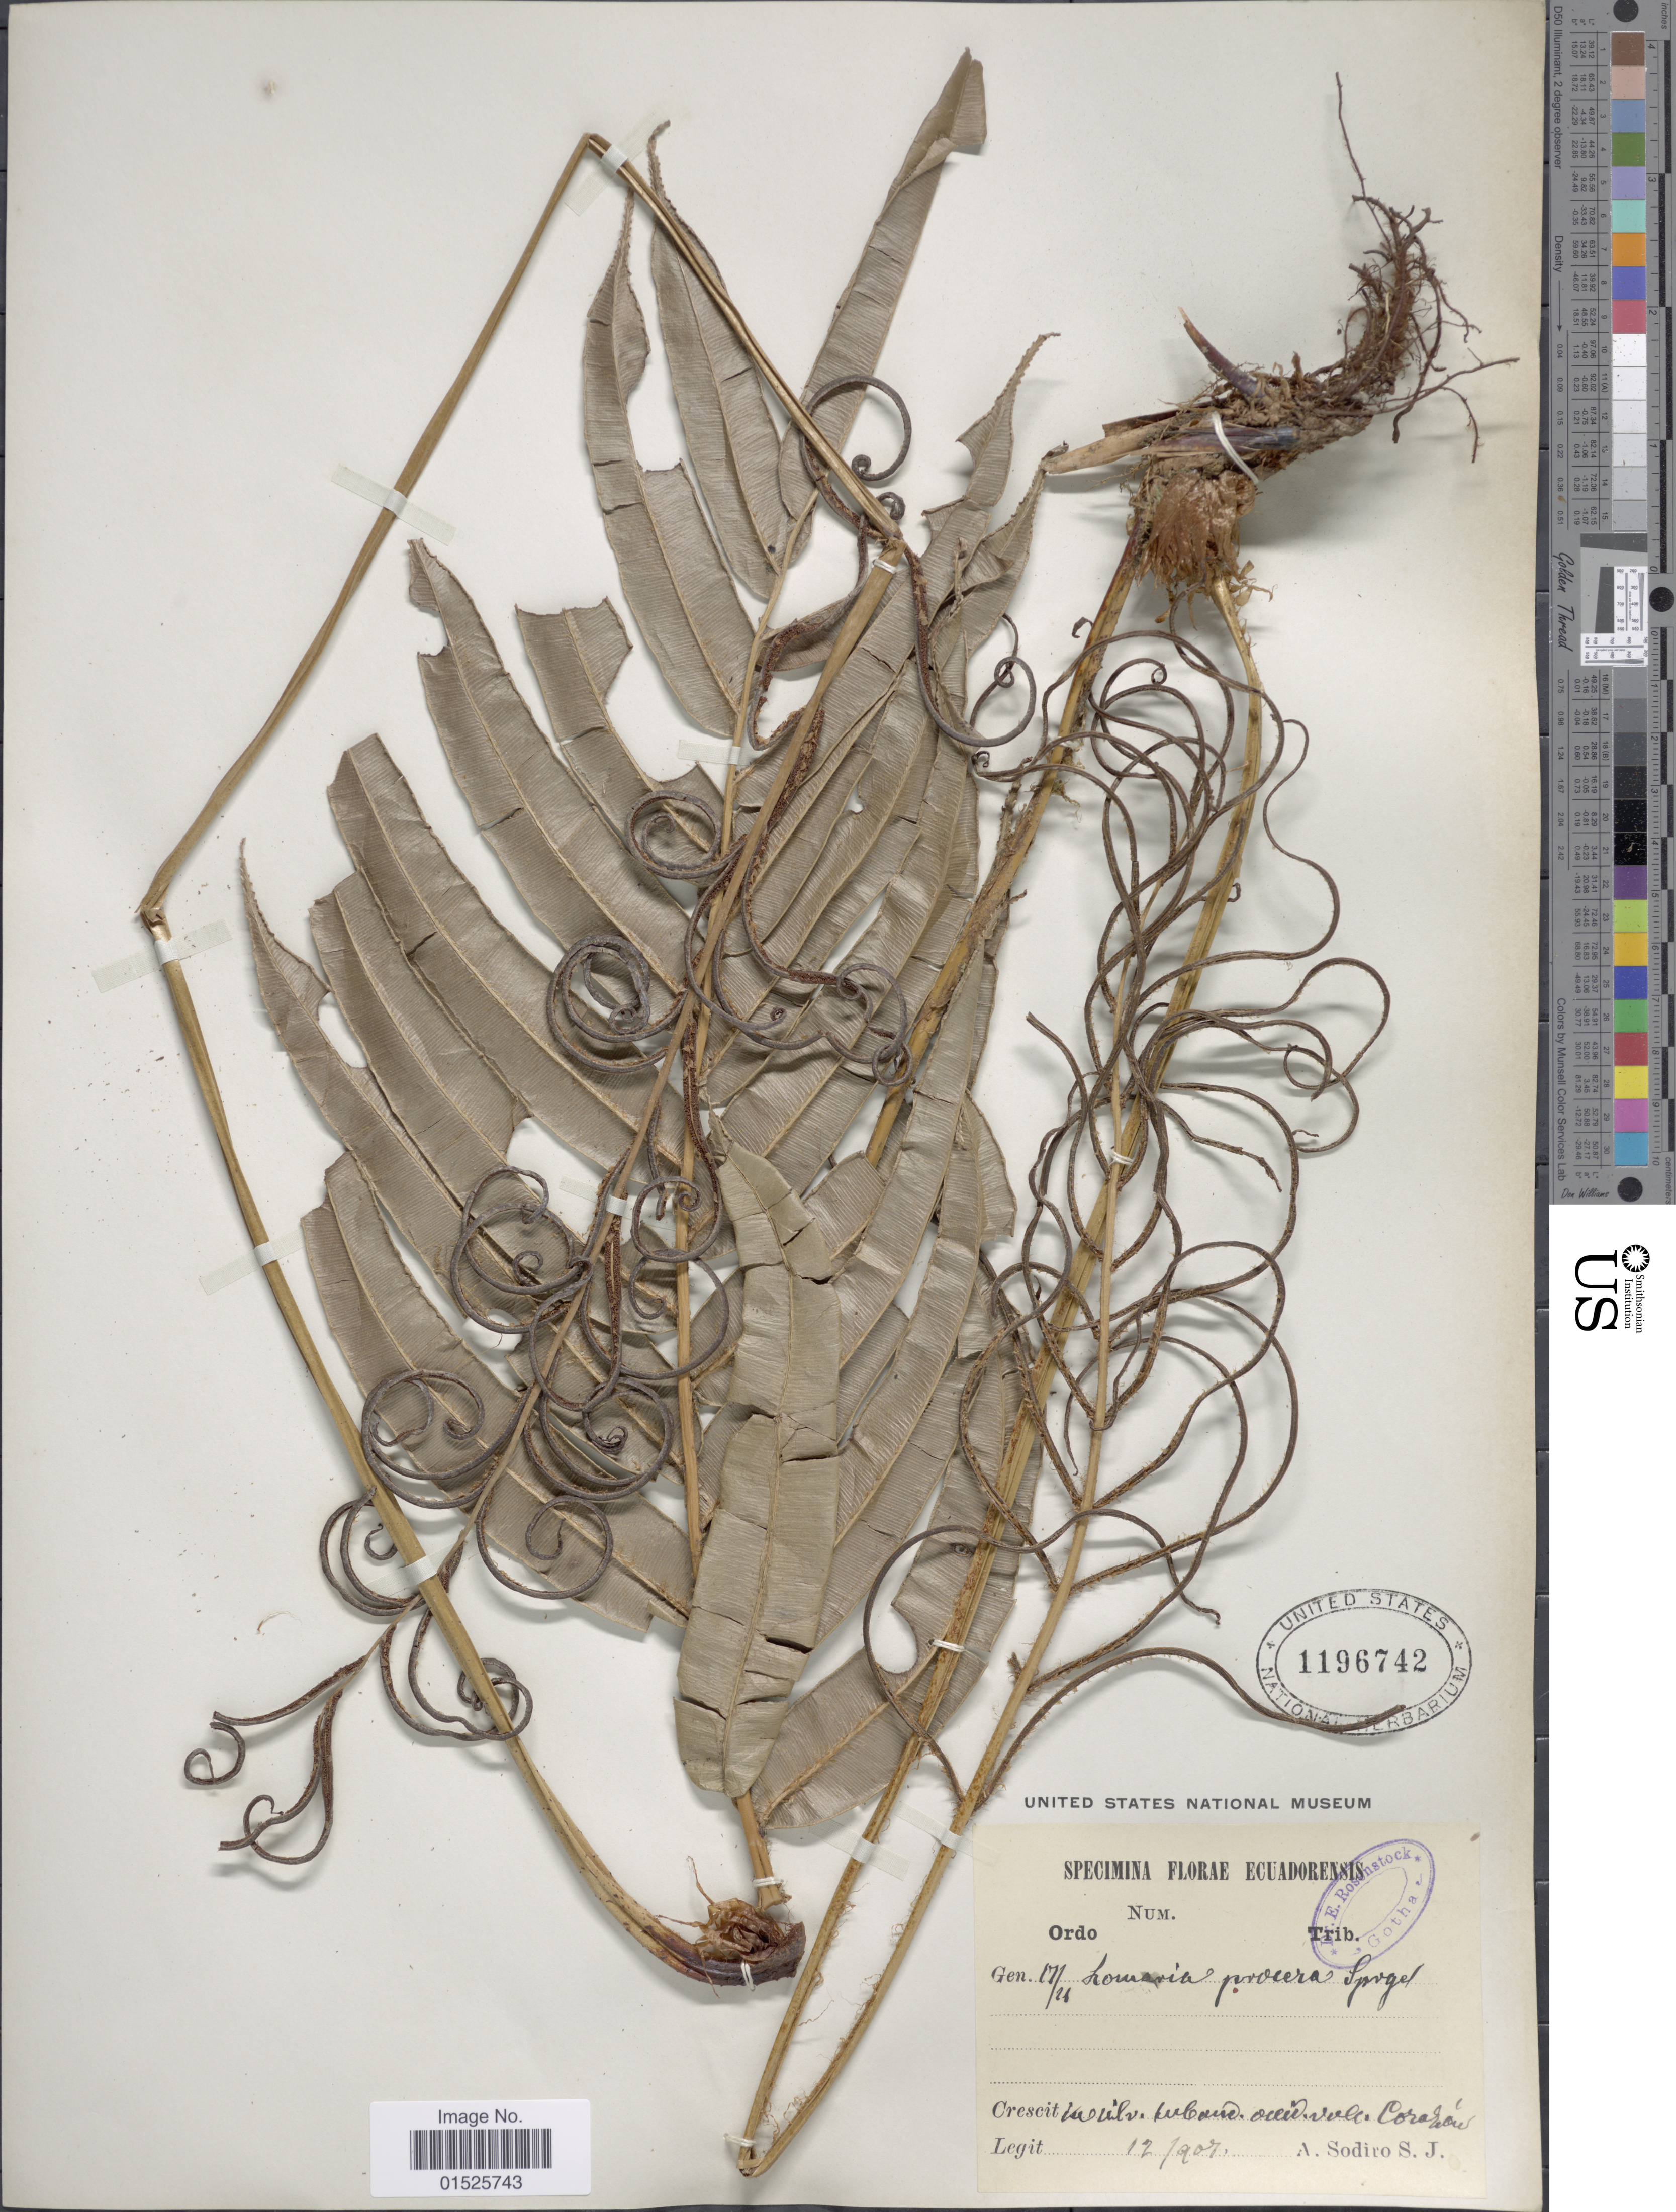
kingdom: Plantae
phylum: Tracheophyta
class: Polypodiopsida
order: Polypodiales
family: Blechnaceae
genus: Blechnum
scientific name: Blechnum cordatum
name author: (Desv.) Hieron.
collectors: A. Sodiro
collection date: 1907-12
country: Ecuador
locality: Vu uilv. suband. occid. vulc. Corazón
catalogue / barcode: US 1196742